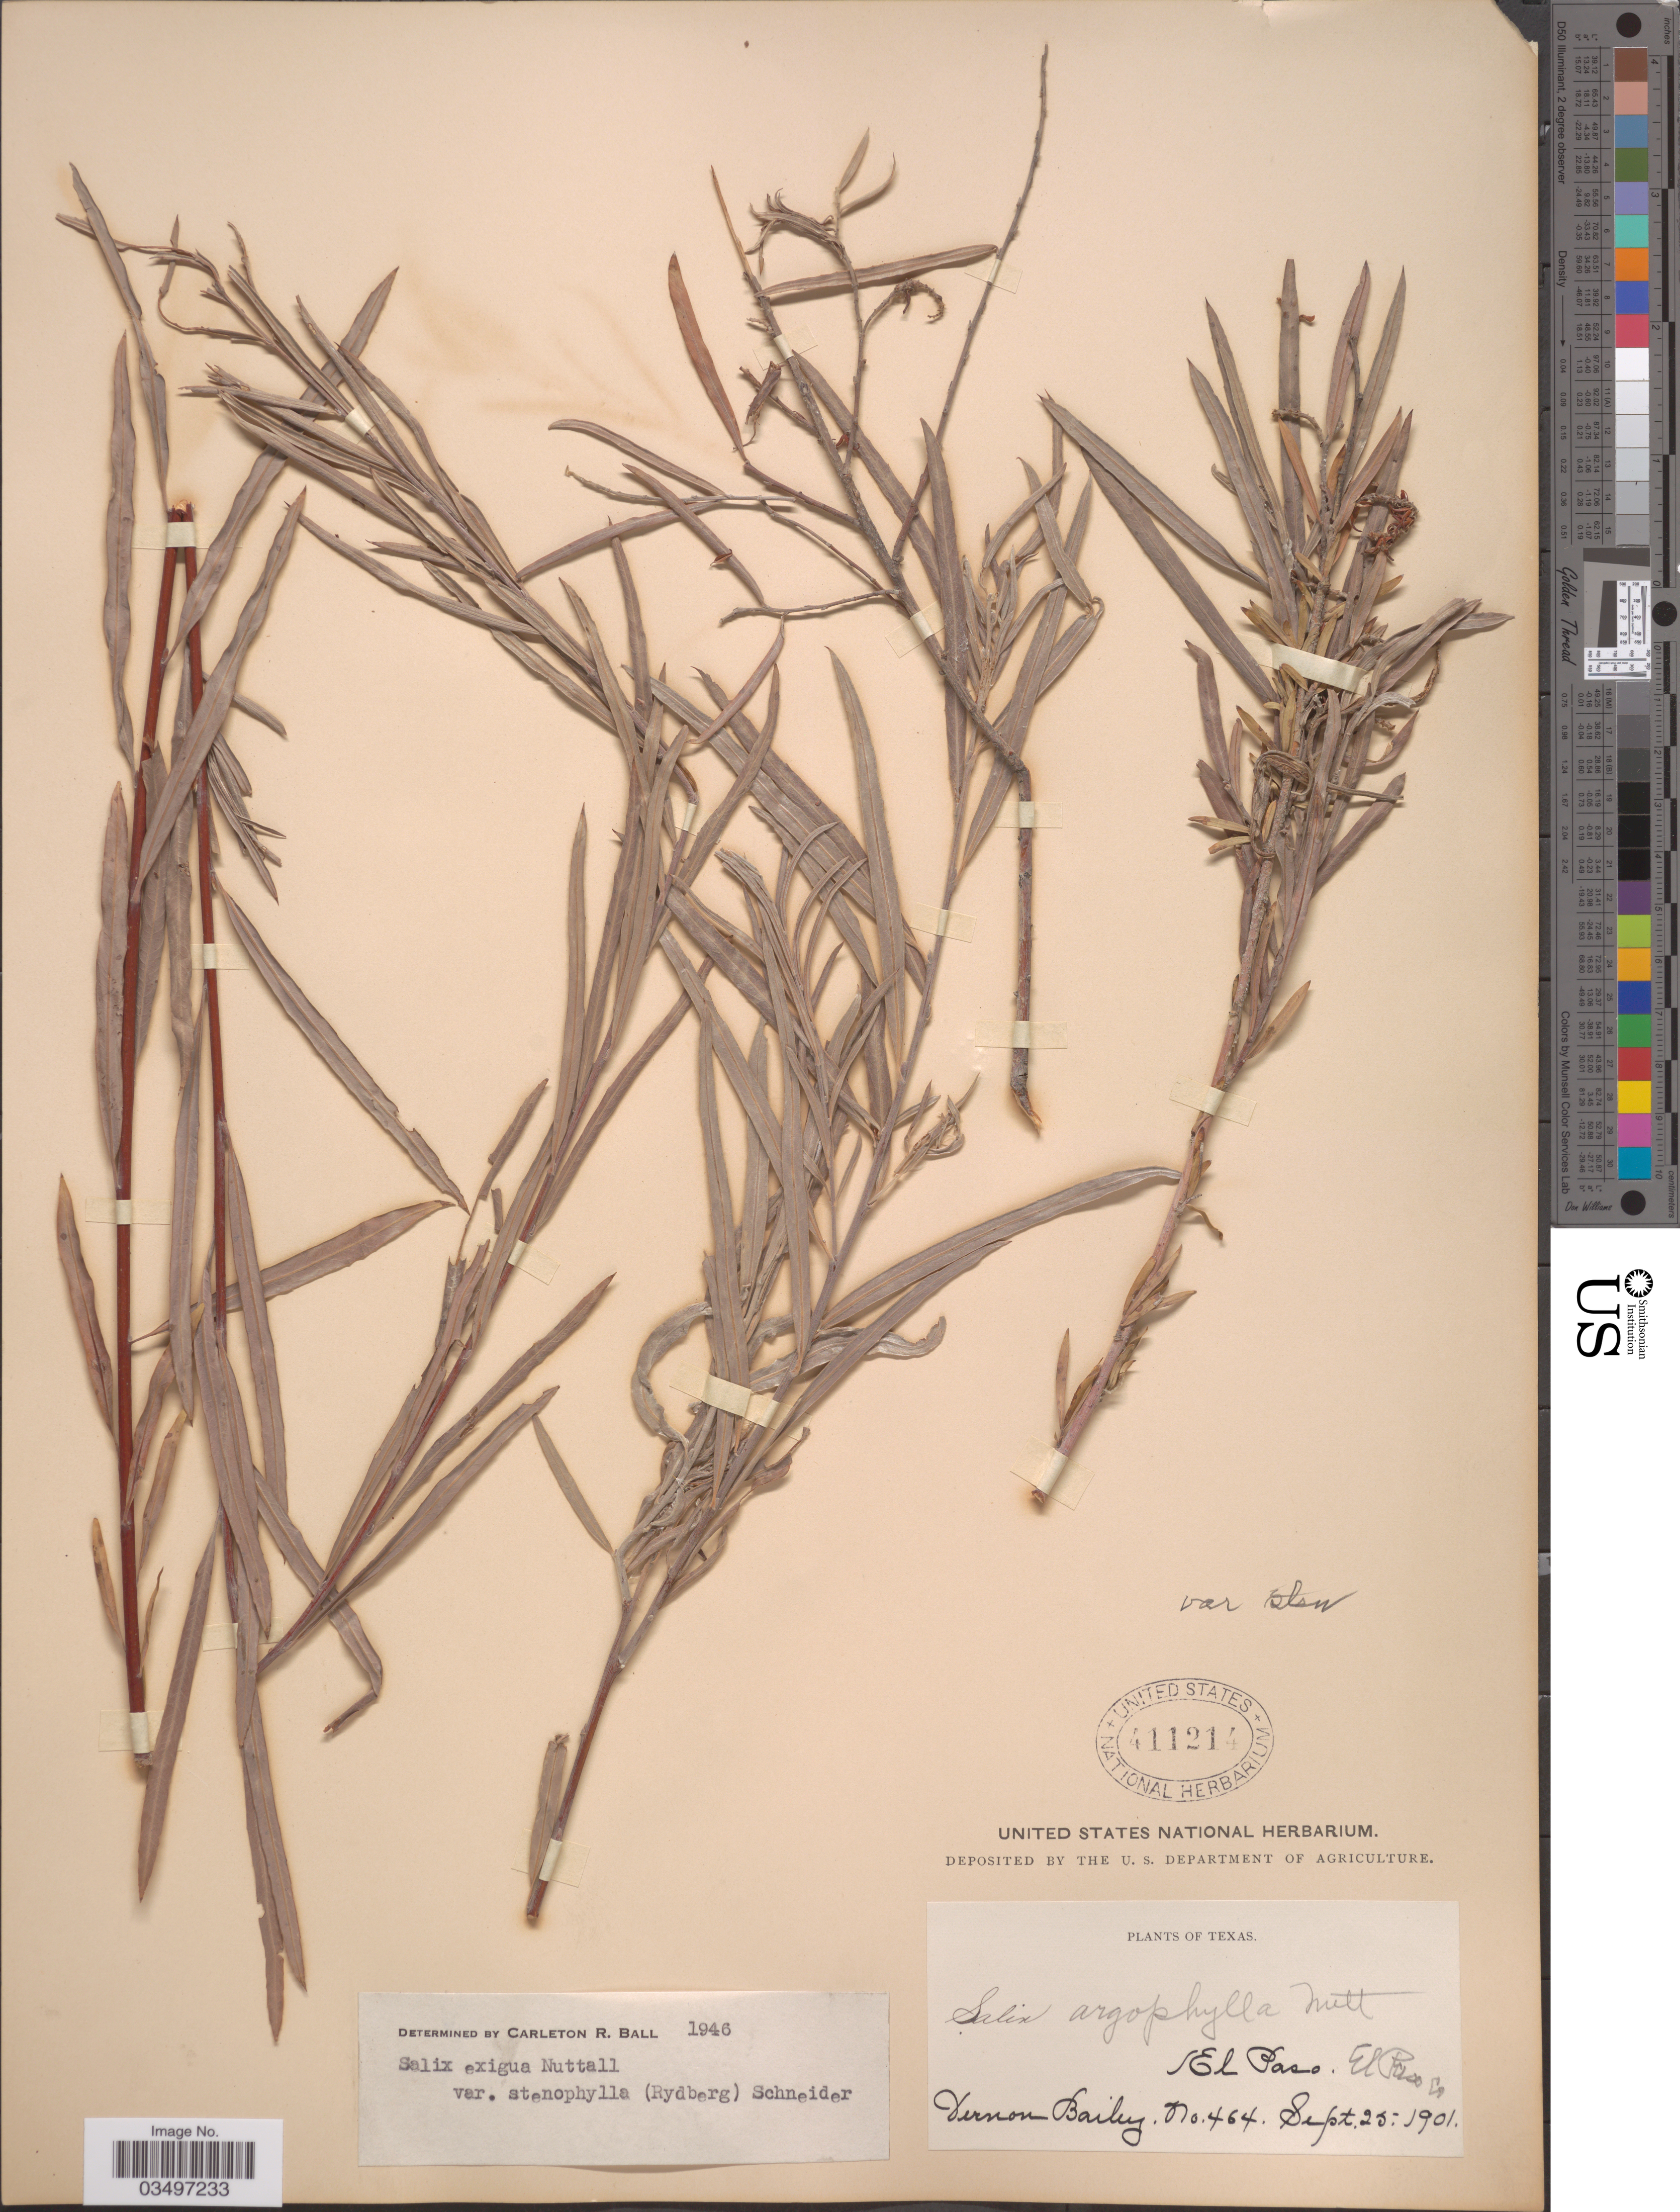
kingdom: Plantae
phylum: Tracheophyta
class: Magnoliopsida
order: Malpighiales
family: Salicaceae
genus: Salix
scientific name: Salix exigua var. stenophylla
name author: (Rydb.) C.K. Schneid.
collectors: V. O. Bailey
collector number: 464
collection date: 1901-09-25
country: United States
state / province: Texas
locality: El Paso, El Paso Co.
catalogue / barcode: US 411214